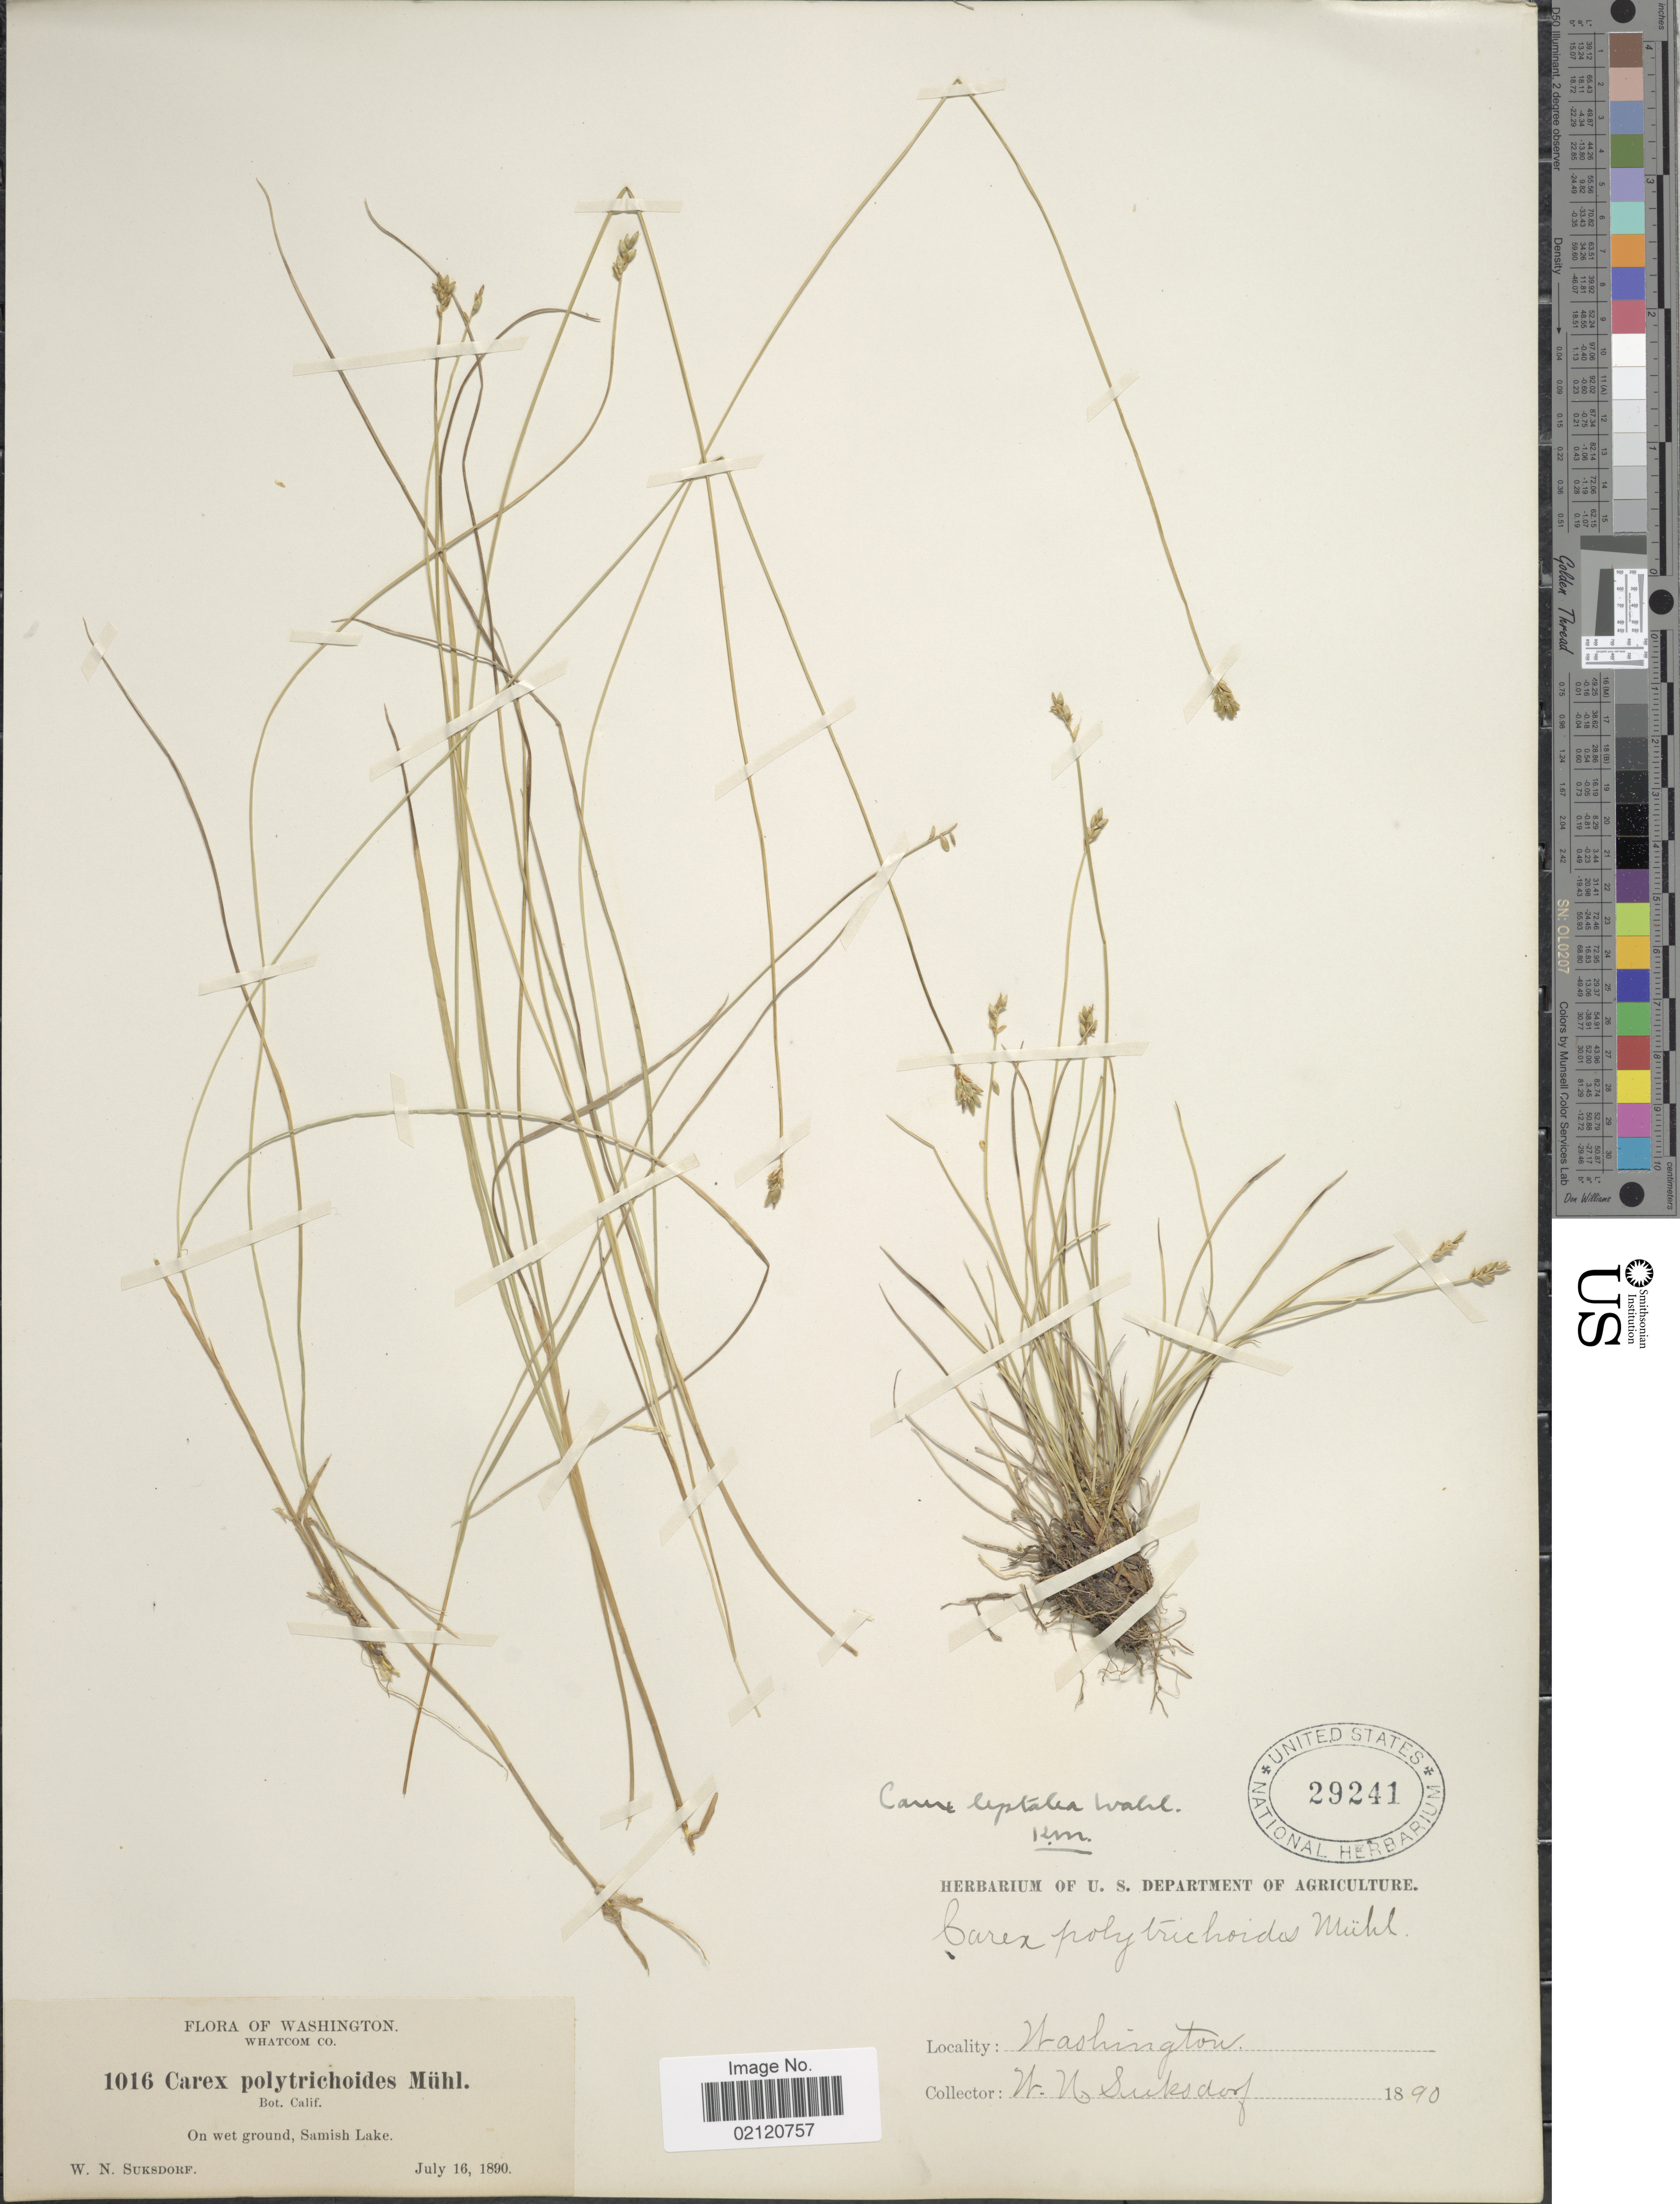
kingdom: Plantae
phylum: Tracheophyta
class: Liliopsida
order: Poales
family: Cyperaceae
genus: Carex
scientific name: Carex leptalea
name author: Wahlenb.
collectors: W. N. Suksdorf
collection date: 1890-07-16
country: United States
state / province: Washington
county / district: Whatcom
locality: Whatcom Co., On wet ground, Samish Lake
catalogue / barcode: US 29241